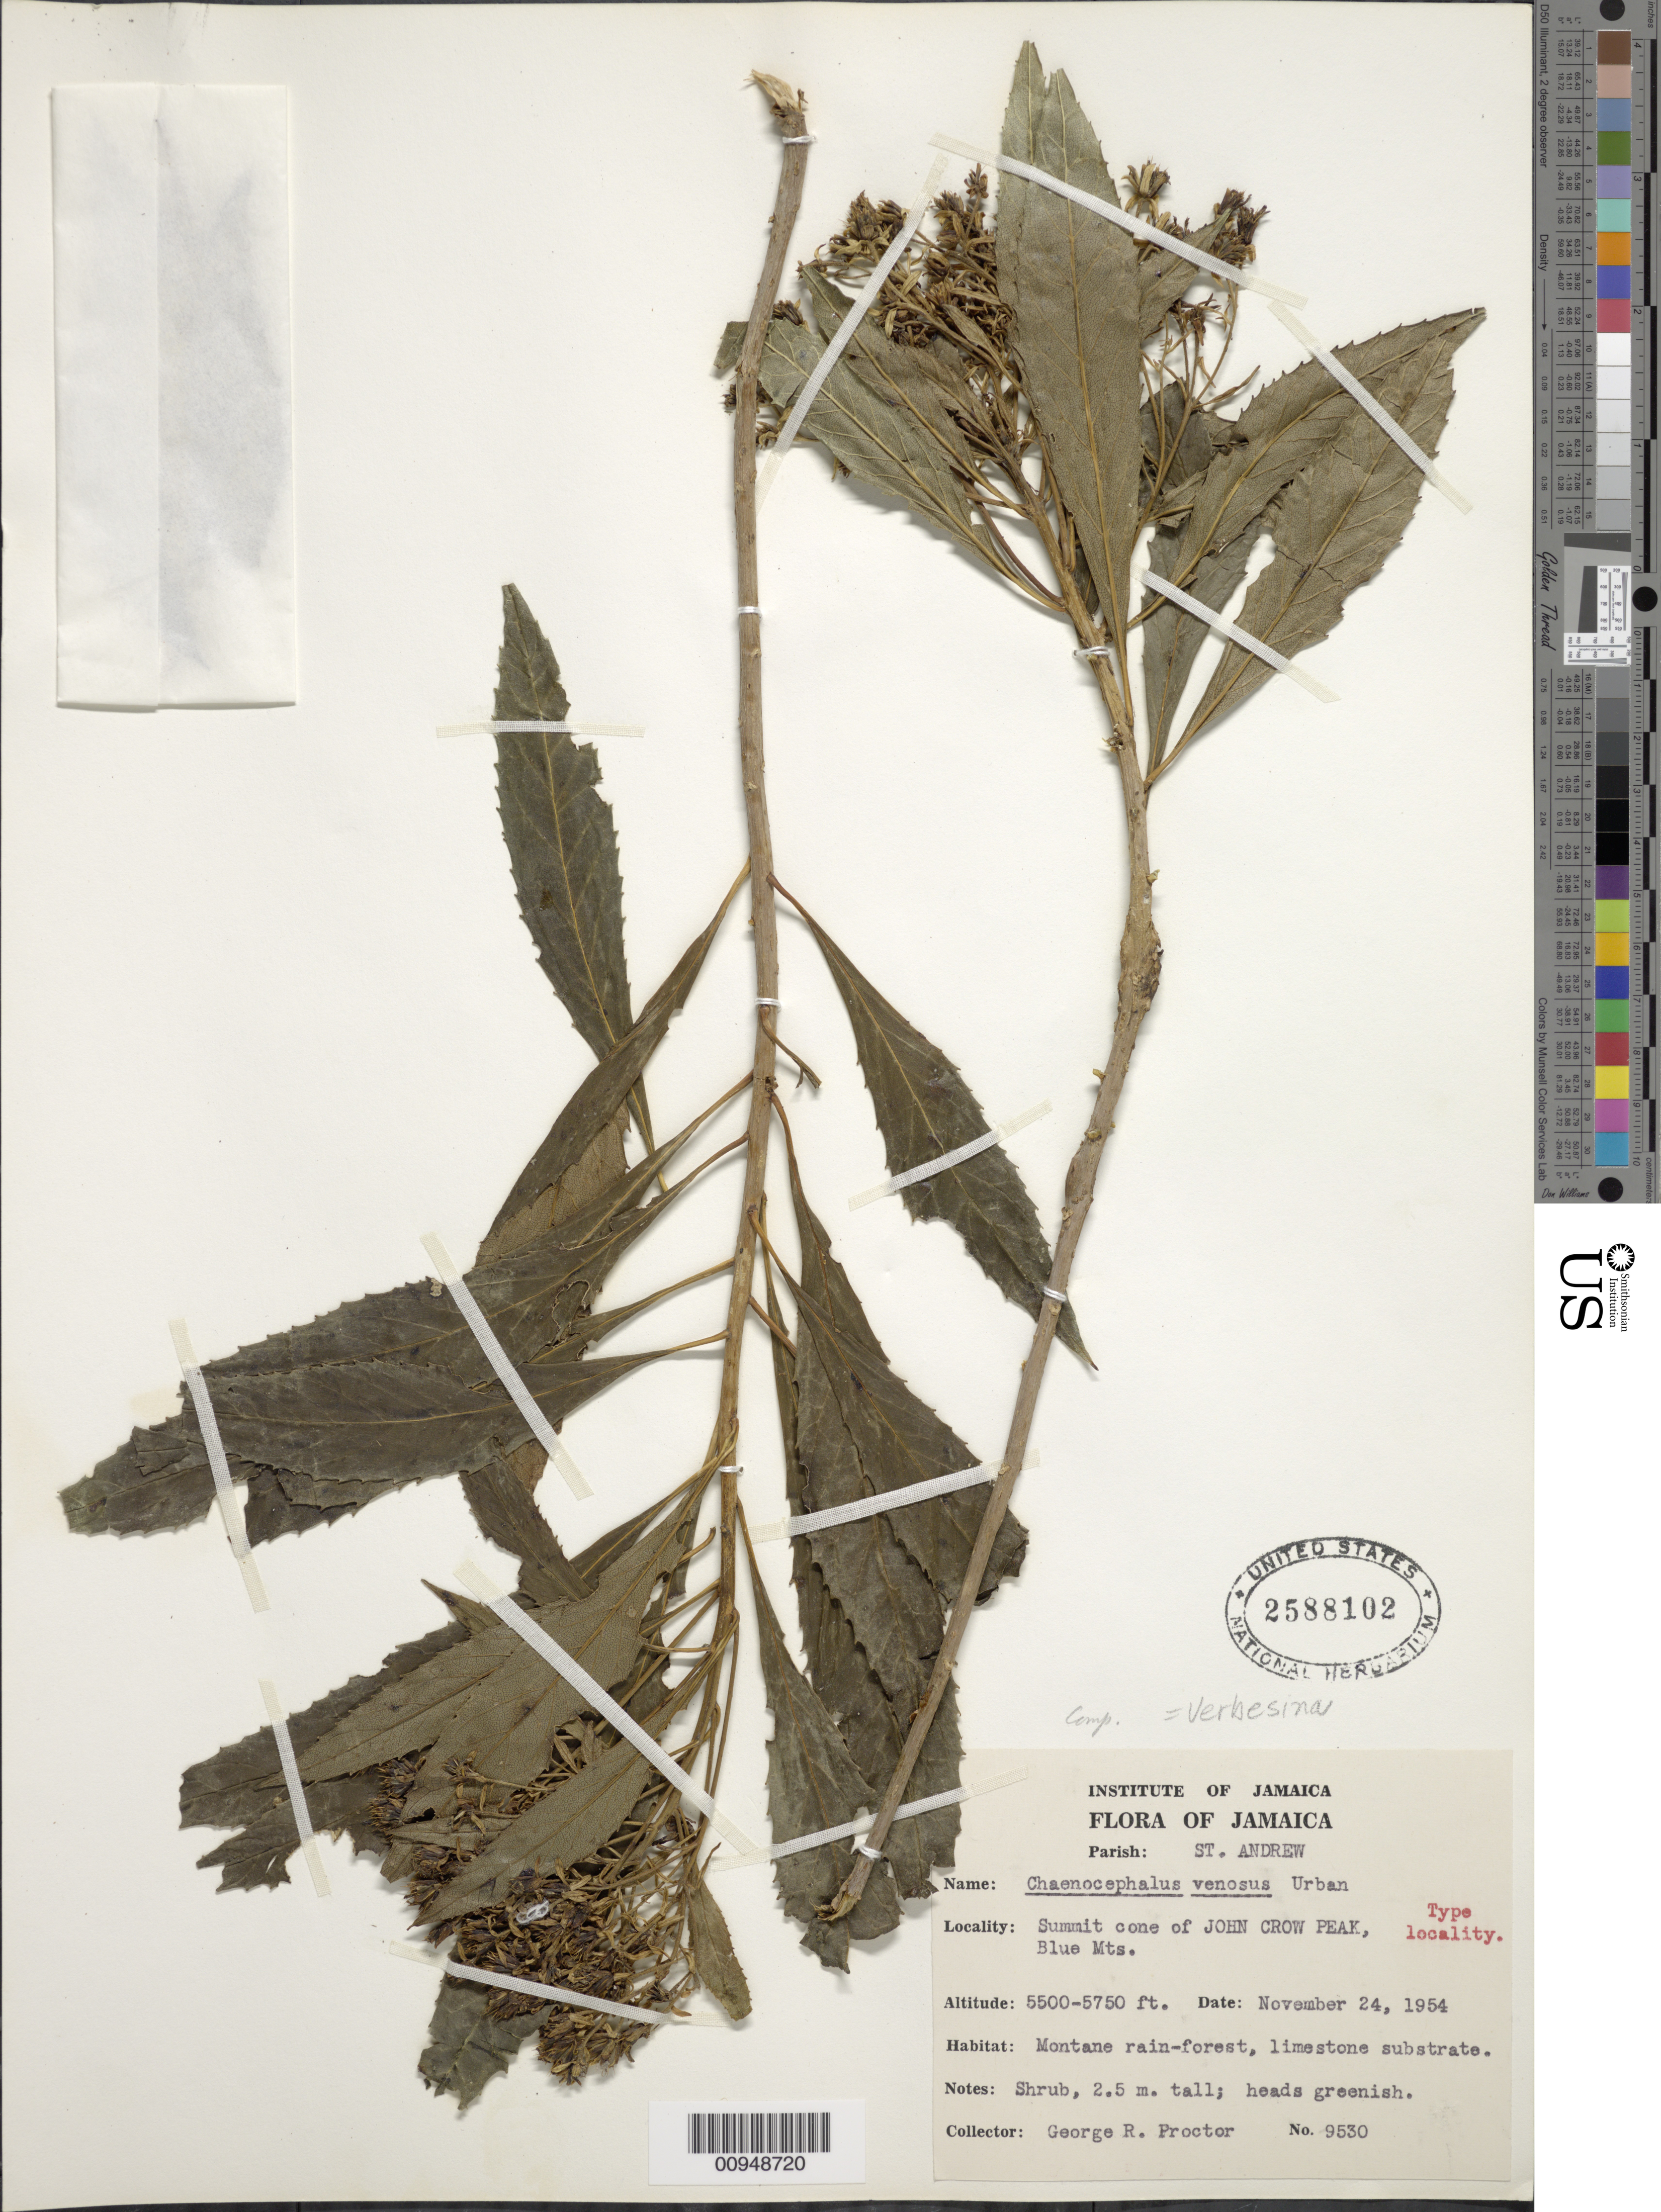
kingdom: Plantae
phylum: Tracheophyta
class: Magnoliopsida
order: Asterales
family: Asteraceae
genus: Verbesina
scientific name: Verbesina venosus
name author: Urb.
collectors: G. R. Proctor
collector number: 9530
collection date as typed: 24 Nov 1954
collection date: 1954-11-24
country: Jamaica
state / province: Saint Andrew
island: Jamaica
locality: Summit cone of John Crow Peak, Blue Mountains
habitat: Montane rain-forest, limestone substrate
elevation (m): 1676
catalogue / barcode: US 2588102